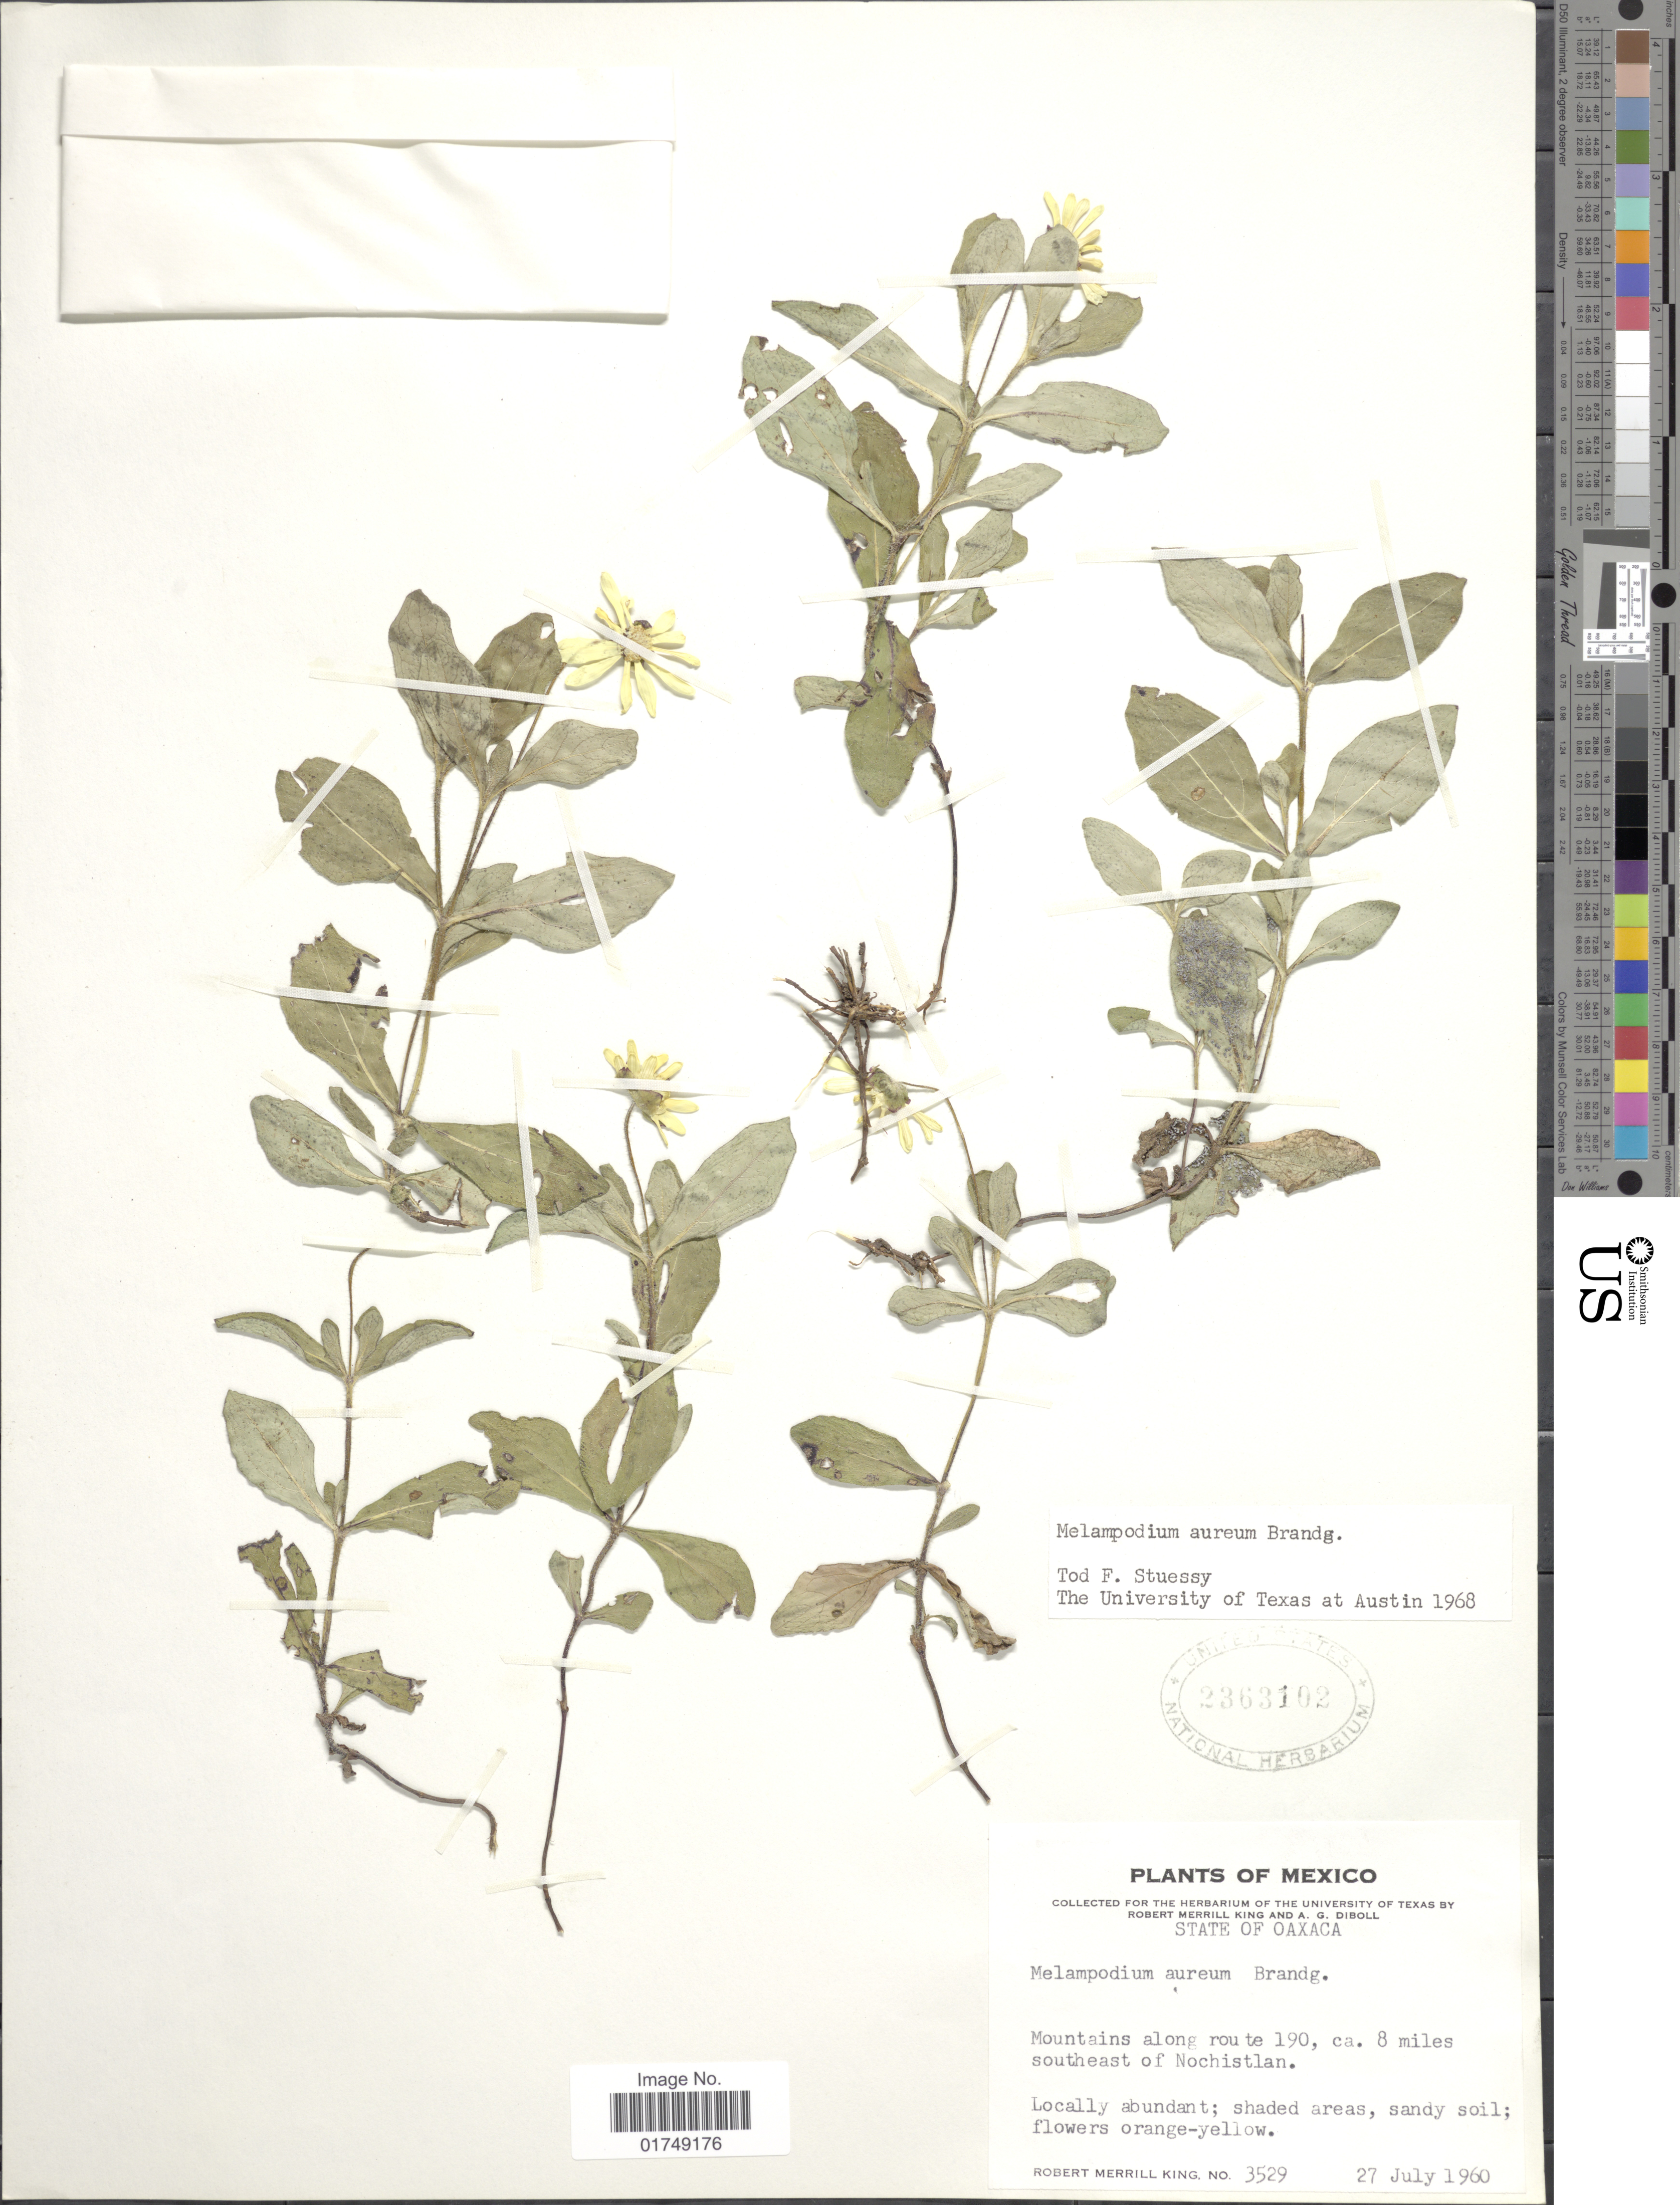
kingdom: Plantae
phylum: Tracheophyta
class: Magnoliopsida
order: Asterales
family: Asteraceae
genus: Melampodium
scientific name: Melampodium aureum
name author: Brandegee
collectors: R. M. King & A. Diboll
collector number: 3529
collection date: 1960-07-27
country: Mexico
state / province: Oaxaca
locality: Mountains along route 190, ca 8 miles southeast of Nochistlan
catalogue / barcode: US 2363102